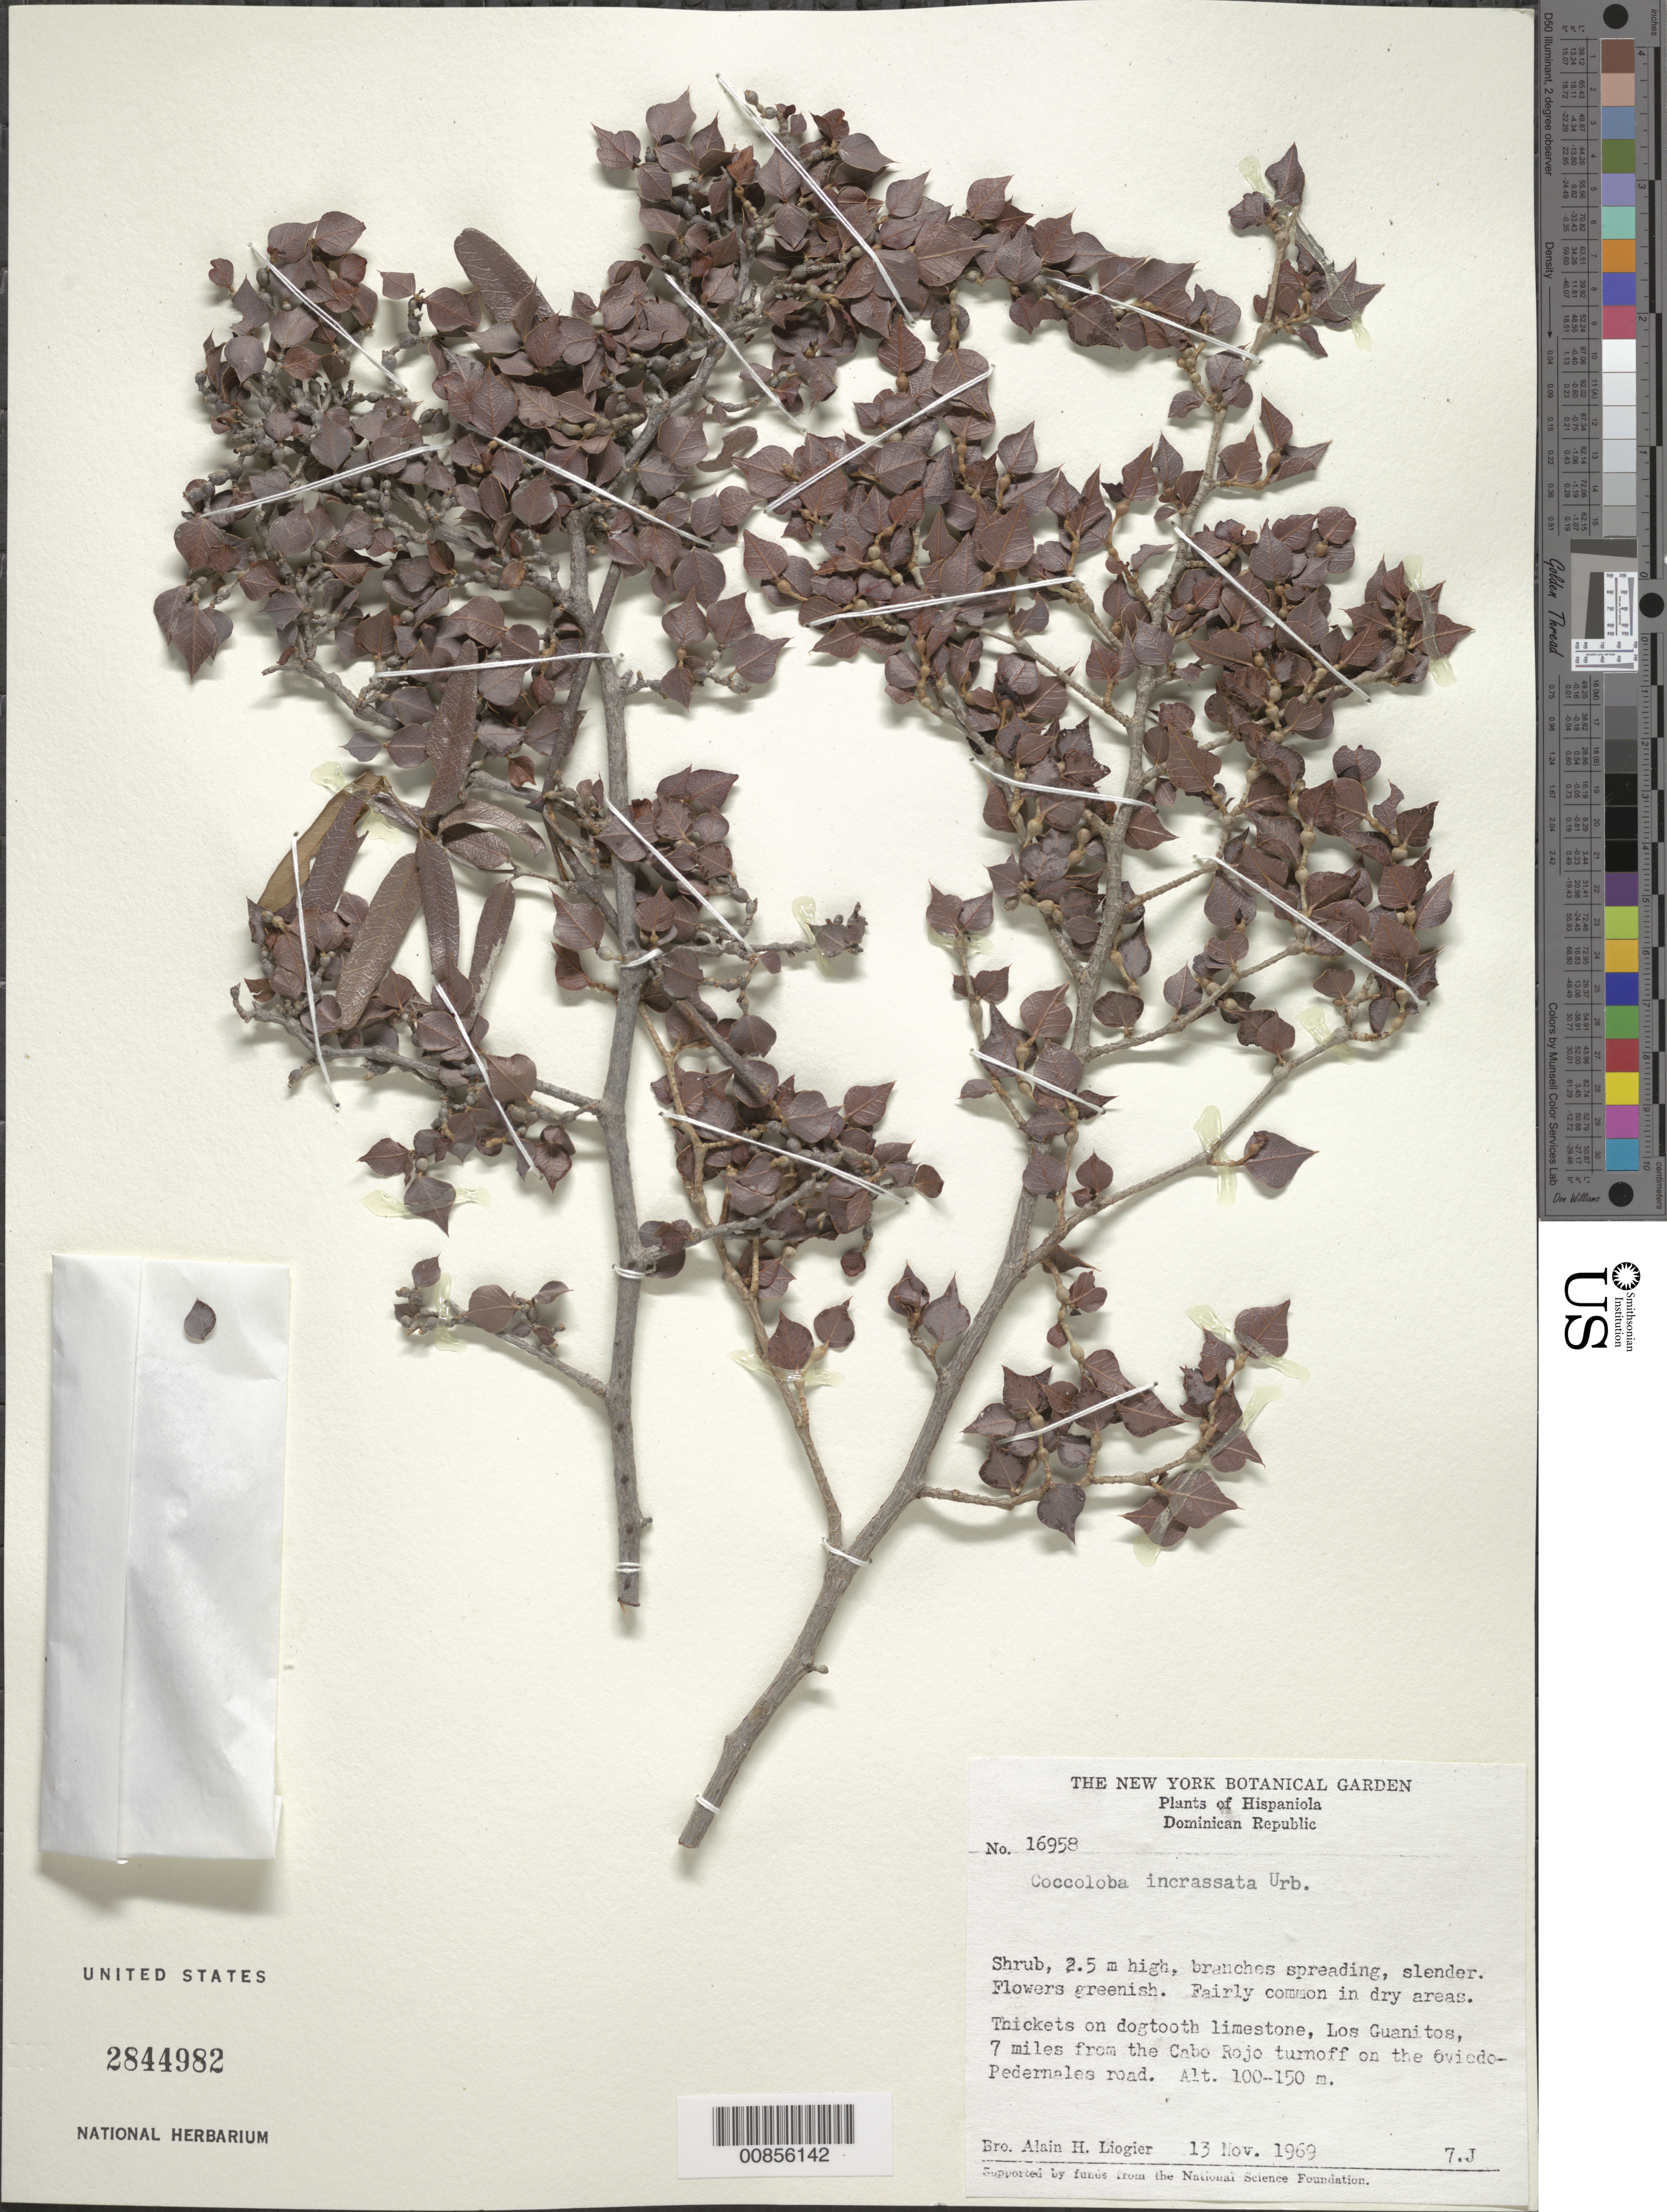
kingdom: Plantae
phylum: Tracheophyta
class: Magnoliopsida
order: Caryophyllales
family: Polygonaceae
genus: Coccoloba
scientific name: Coccoloba incrassata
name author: Urb.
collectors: A. H. Liogier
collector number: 16958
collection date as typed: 13 Nov 1969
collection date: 1969-11-13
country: Dominican Republic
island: Hispaniola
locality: Los Guanitos, 7 miles from Cabo Rojo turnoff on the Oviedo-Pedernales road.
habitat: Thickets on dogtooth limestone. Fairly common in dry areas.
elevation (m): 100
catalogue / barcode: US 2844982